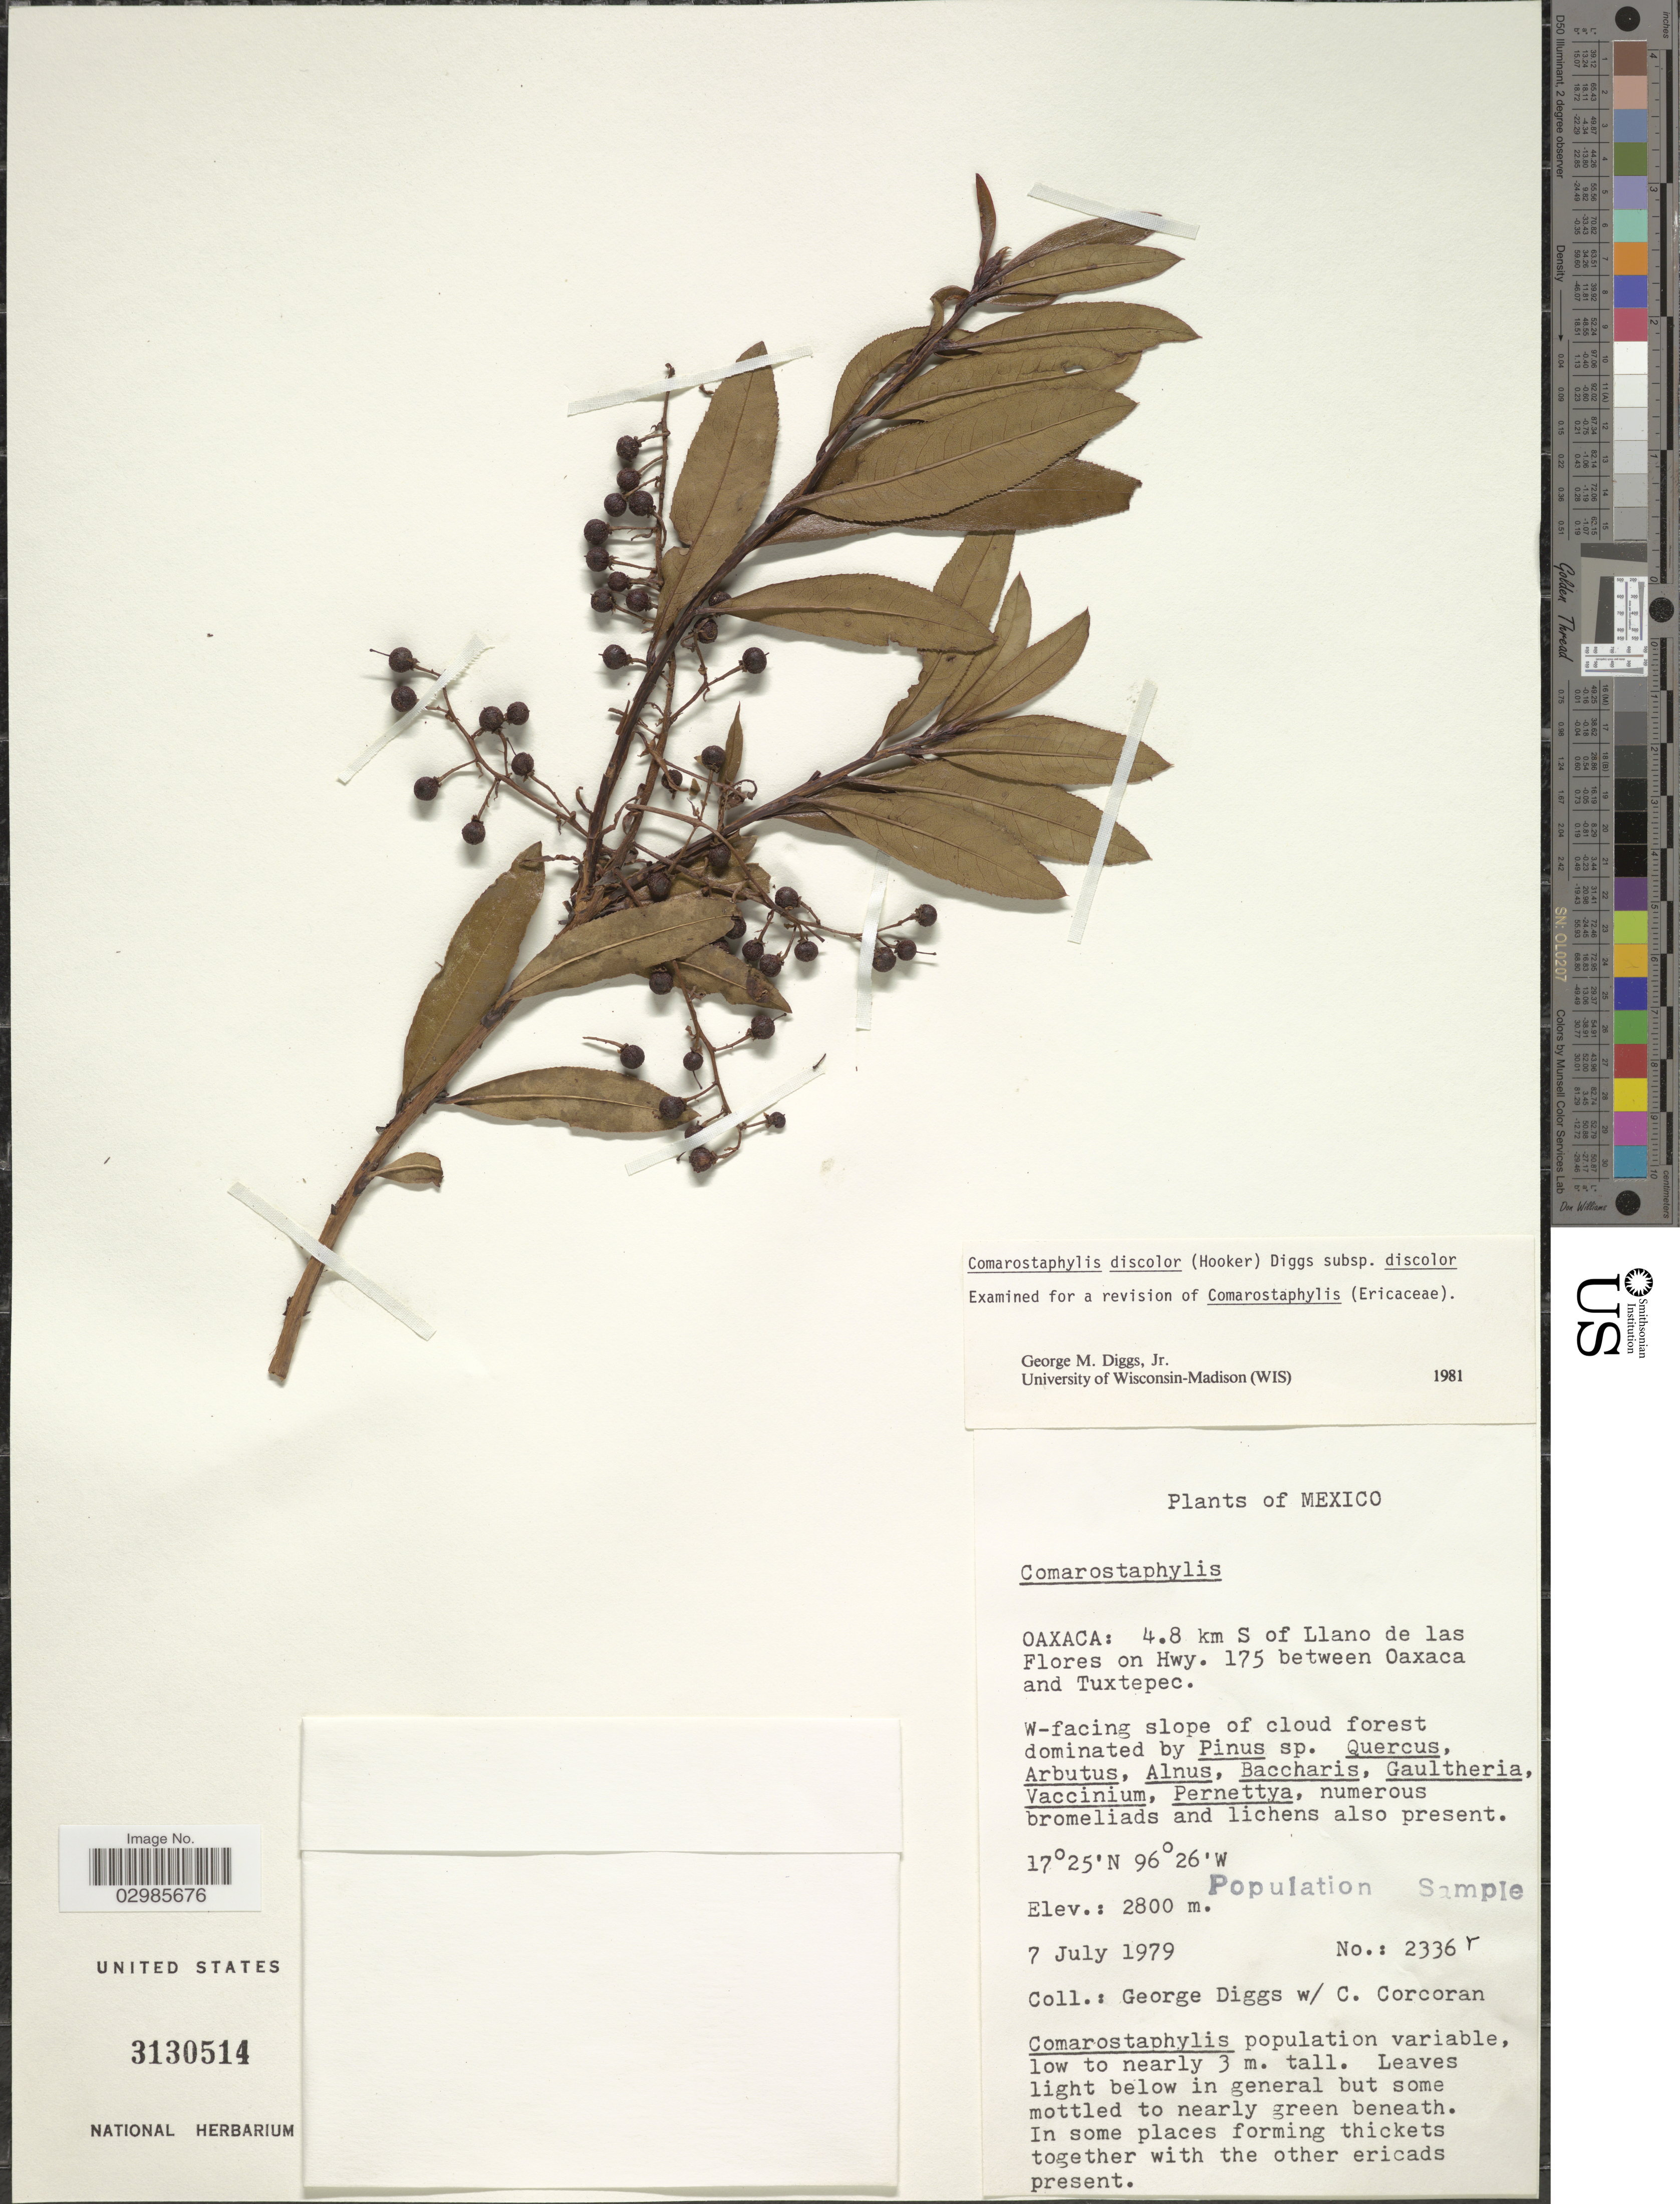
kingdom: Plantae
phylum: Tracheophyta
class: Magnoliopsida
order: Ericales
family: Ericaceae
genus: Comarostaphylis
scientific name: Comarostaphylis discolor subsp. discolor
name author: (Hook.) Diggs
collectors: G. Diggs & C. Corcoran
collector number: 2336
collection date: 1979-07-07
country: Mexico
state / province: Oaxaca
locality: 4.8 km S of Llano de Las Flores on Hwy. 175 between Oaxaca and Tuxtepec.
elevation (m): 2800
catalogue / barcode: US 3130514